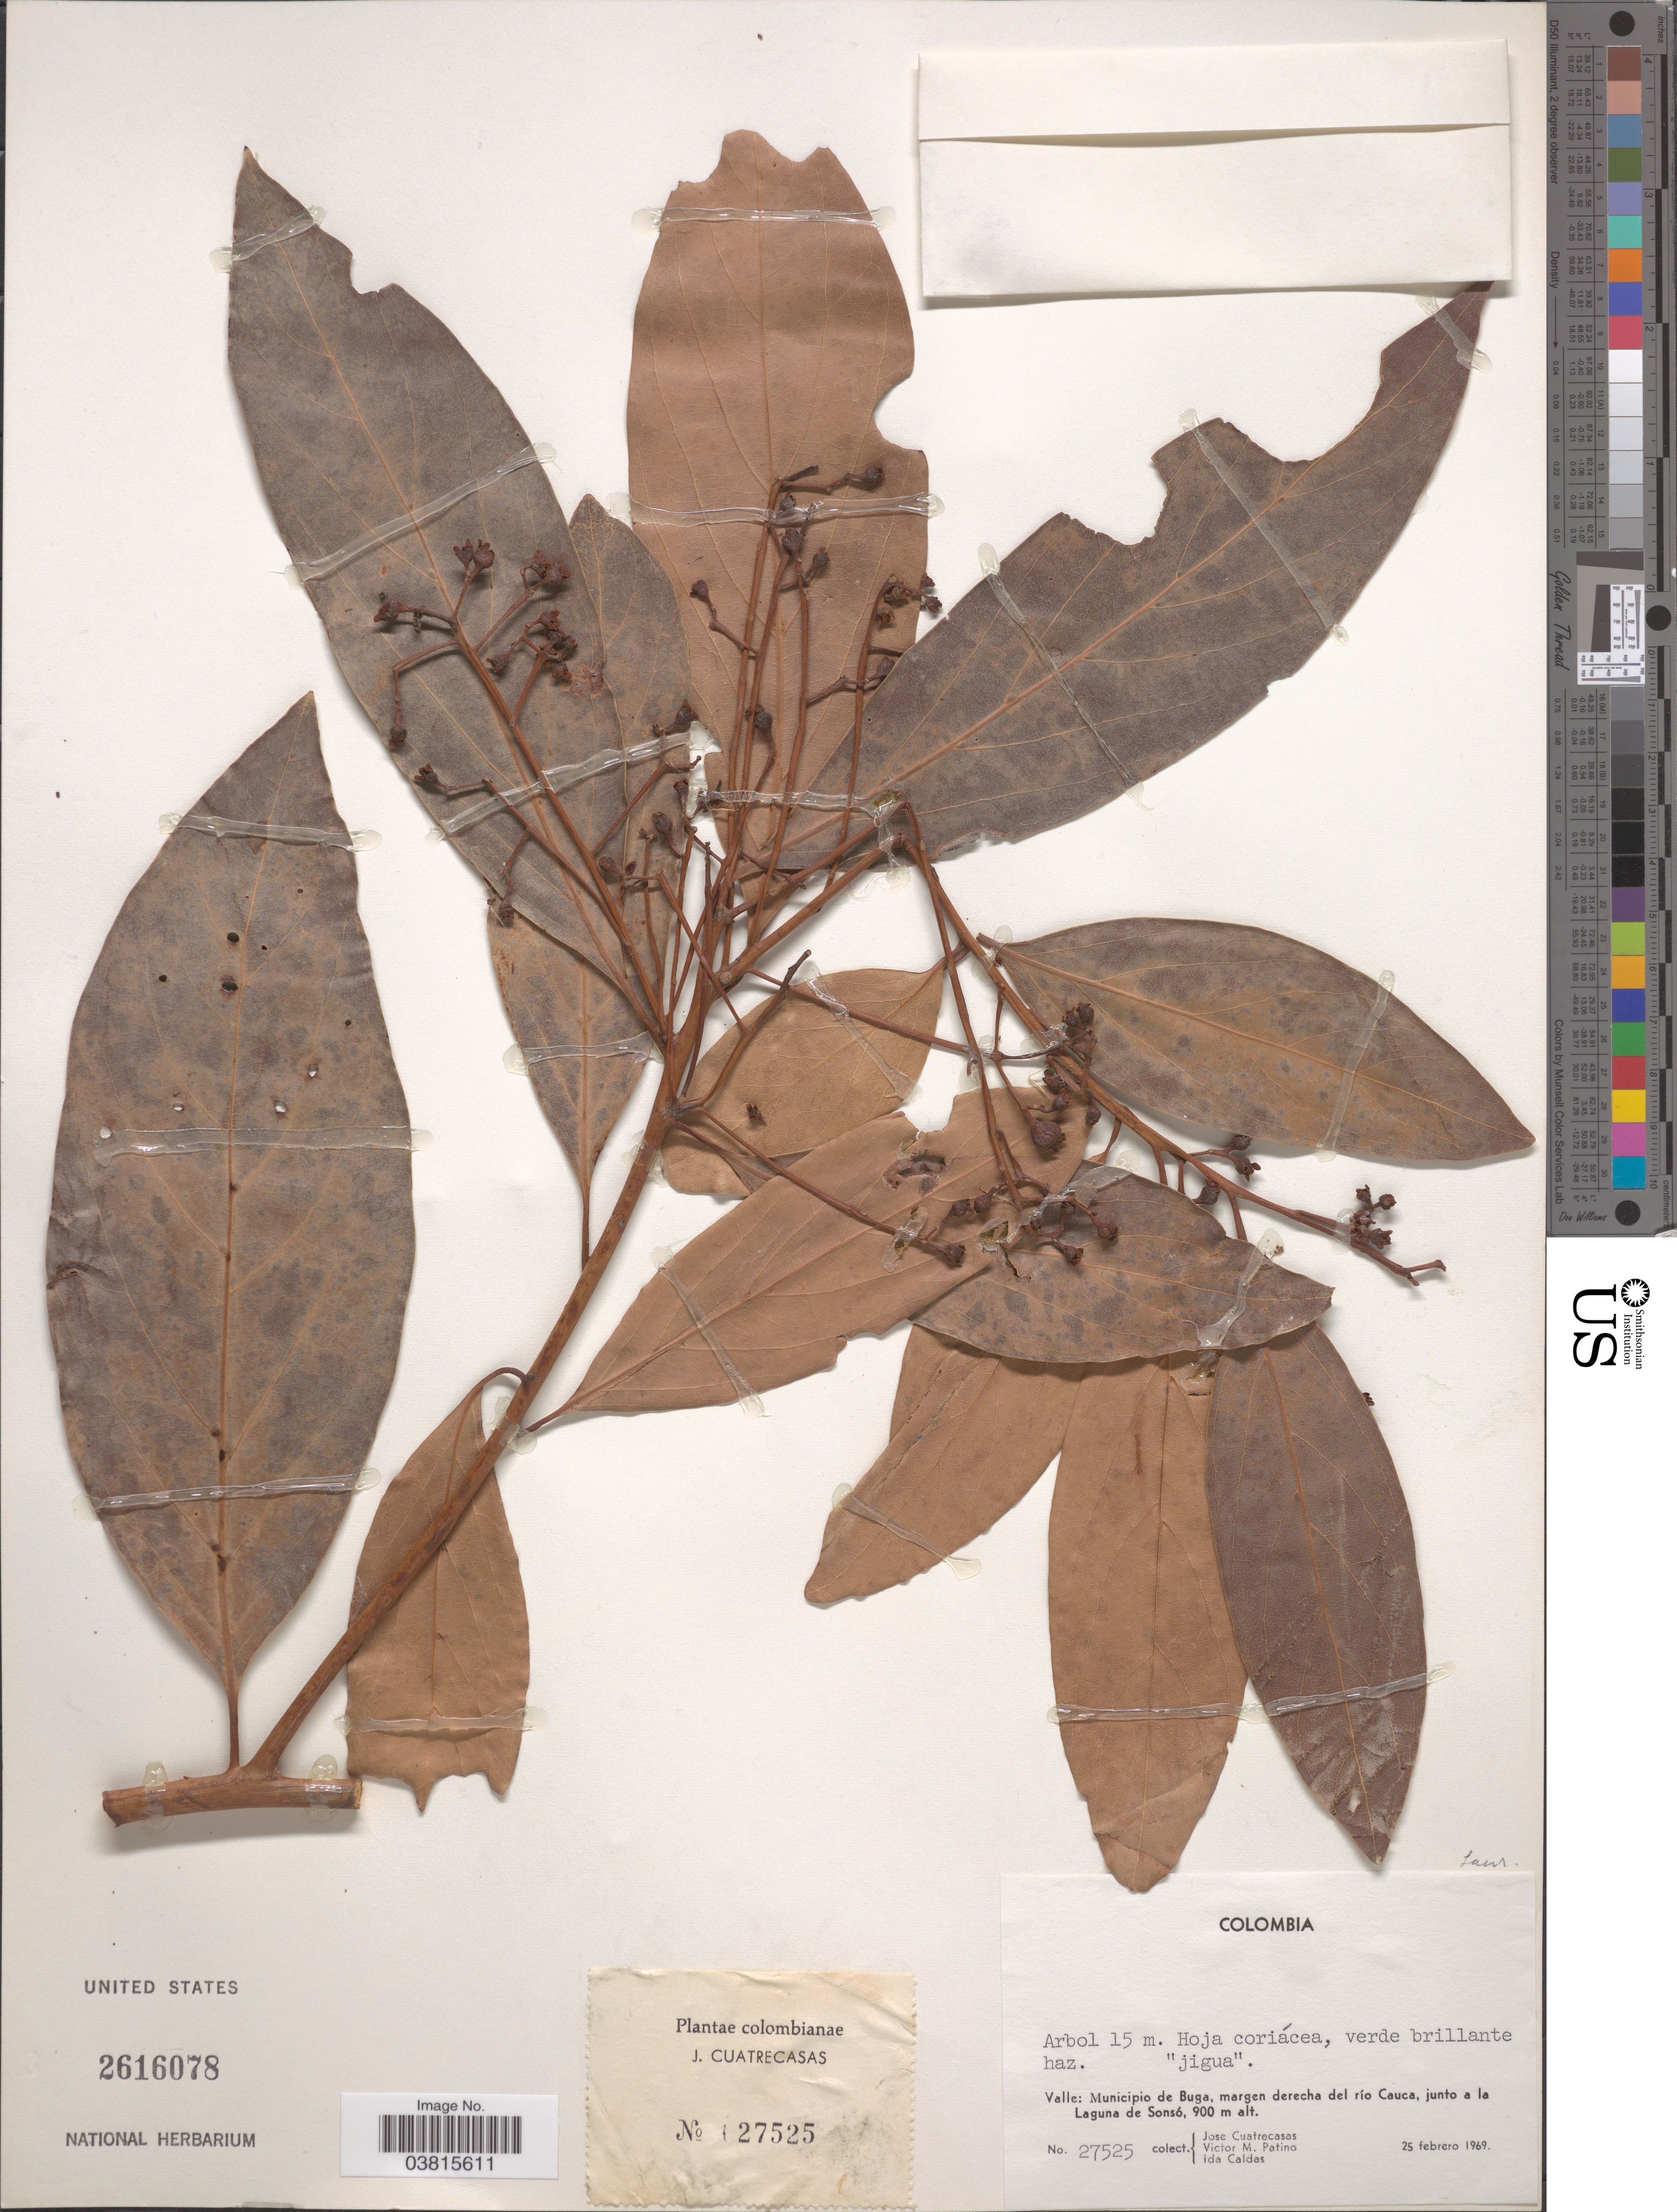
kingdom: Plantae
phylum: Tracheophyta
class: Magnoliopsida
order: Laurales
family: Lauraceae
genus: Nectandra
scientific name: Nectandra turbacensis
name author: (Kunth) Nees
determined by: van der Werff, H. H.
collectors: J. Cuatrecasas, V. M. Patiño & I. Caldas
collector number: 27525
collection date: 1969-02-25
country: Colombia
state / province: Valle del Cauca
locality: Valle: Municipio de Buga, margen derecha del río Cauca, junto a la Laguna de Sonsó.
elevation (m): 900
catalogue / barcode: US 2616078